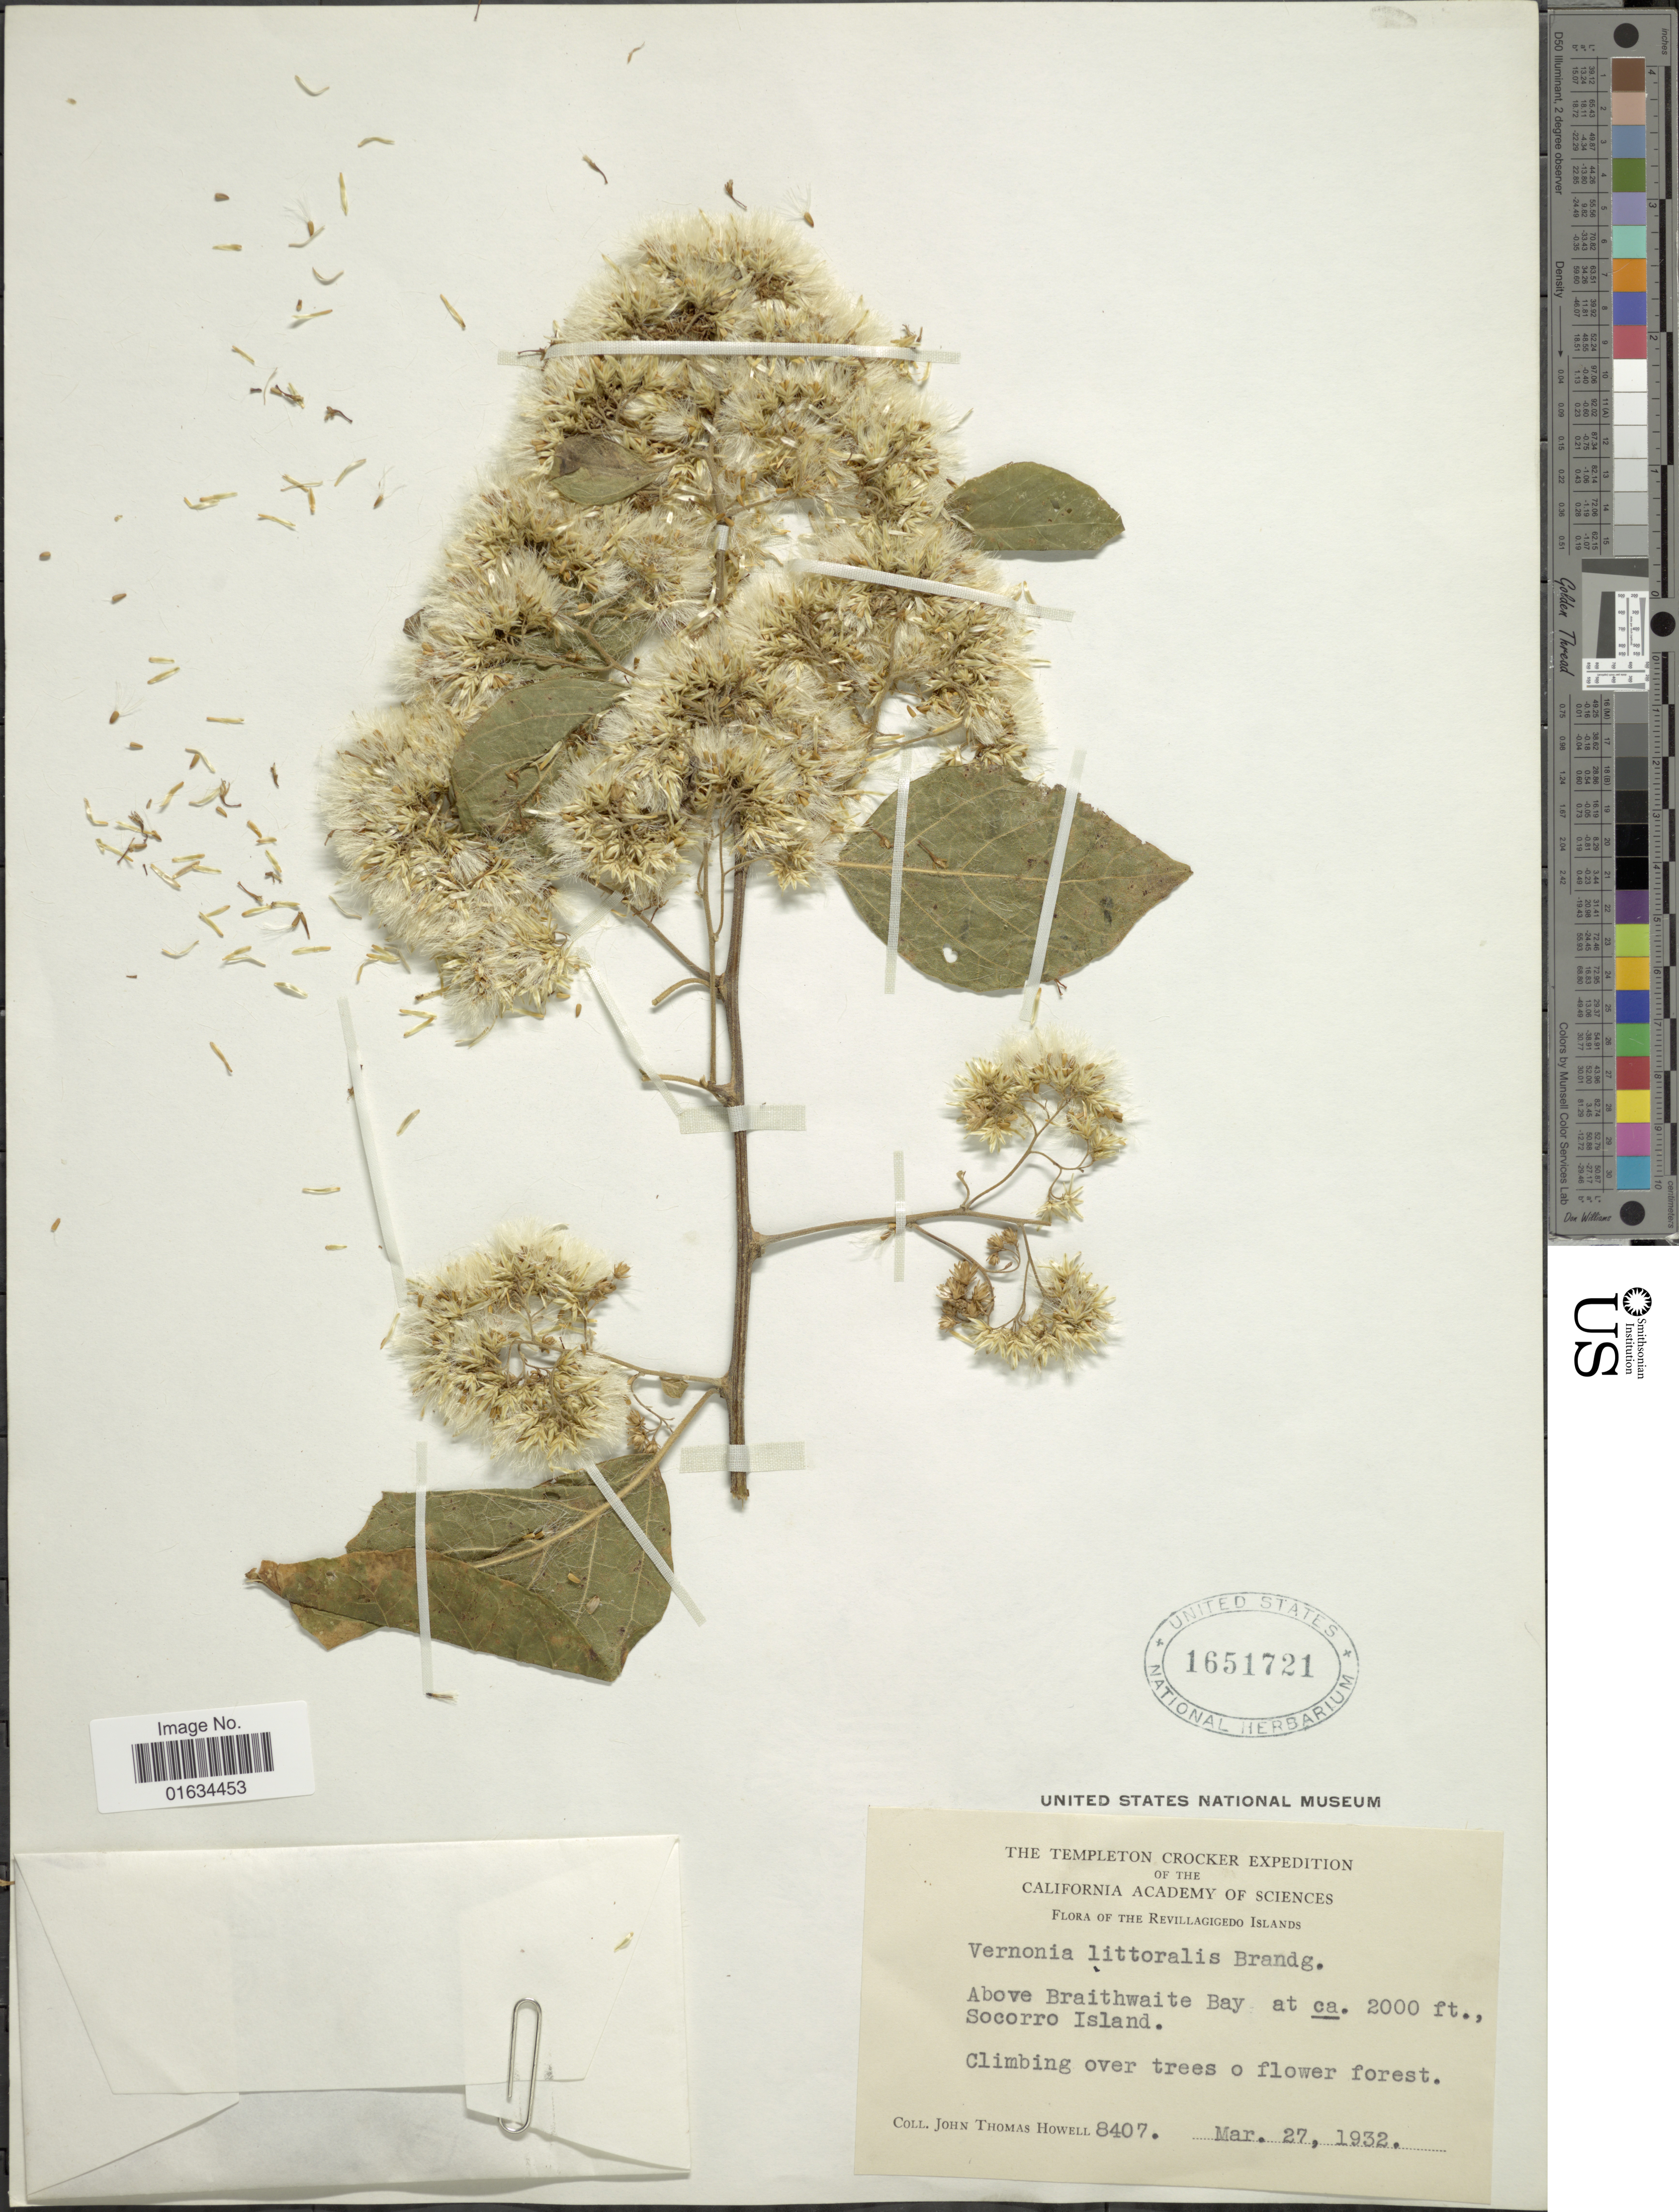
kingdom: Plantae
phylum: Tracheophyta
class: Magnoliopsida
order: Asterales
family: Asteraceae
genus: Eremosis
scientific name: Eremosis littoralis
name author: Gleason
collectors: J. T. Howell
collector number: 8407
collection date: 1932-03-27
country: Mexico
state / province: Colima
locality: The Revillagigedo Islands, Above Braithwaite Bay, Socorro Island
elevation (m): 610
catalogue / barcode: US 1651721